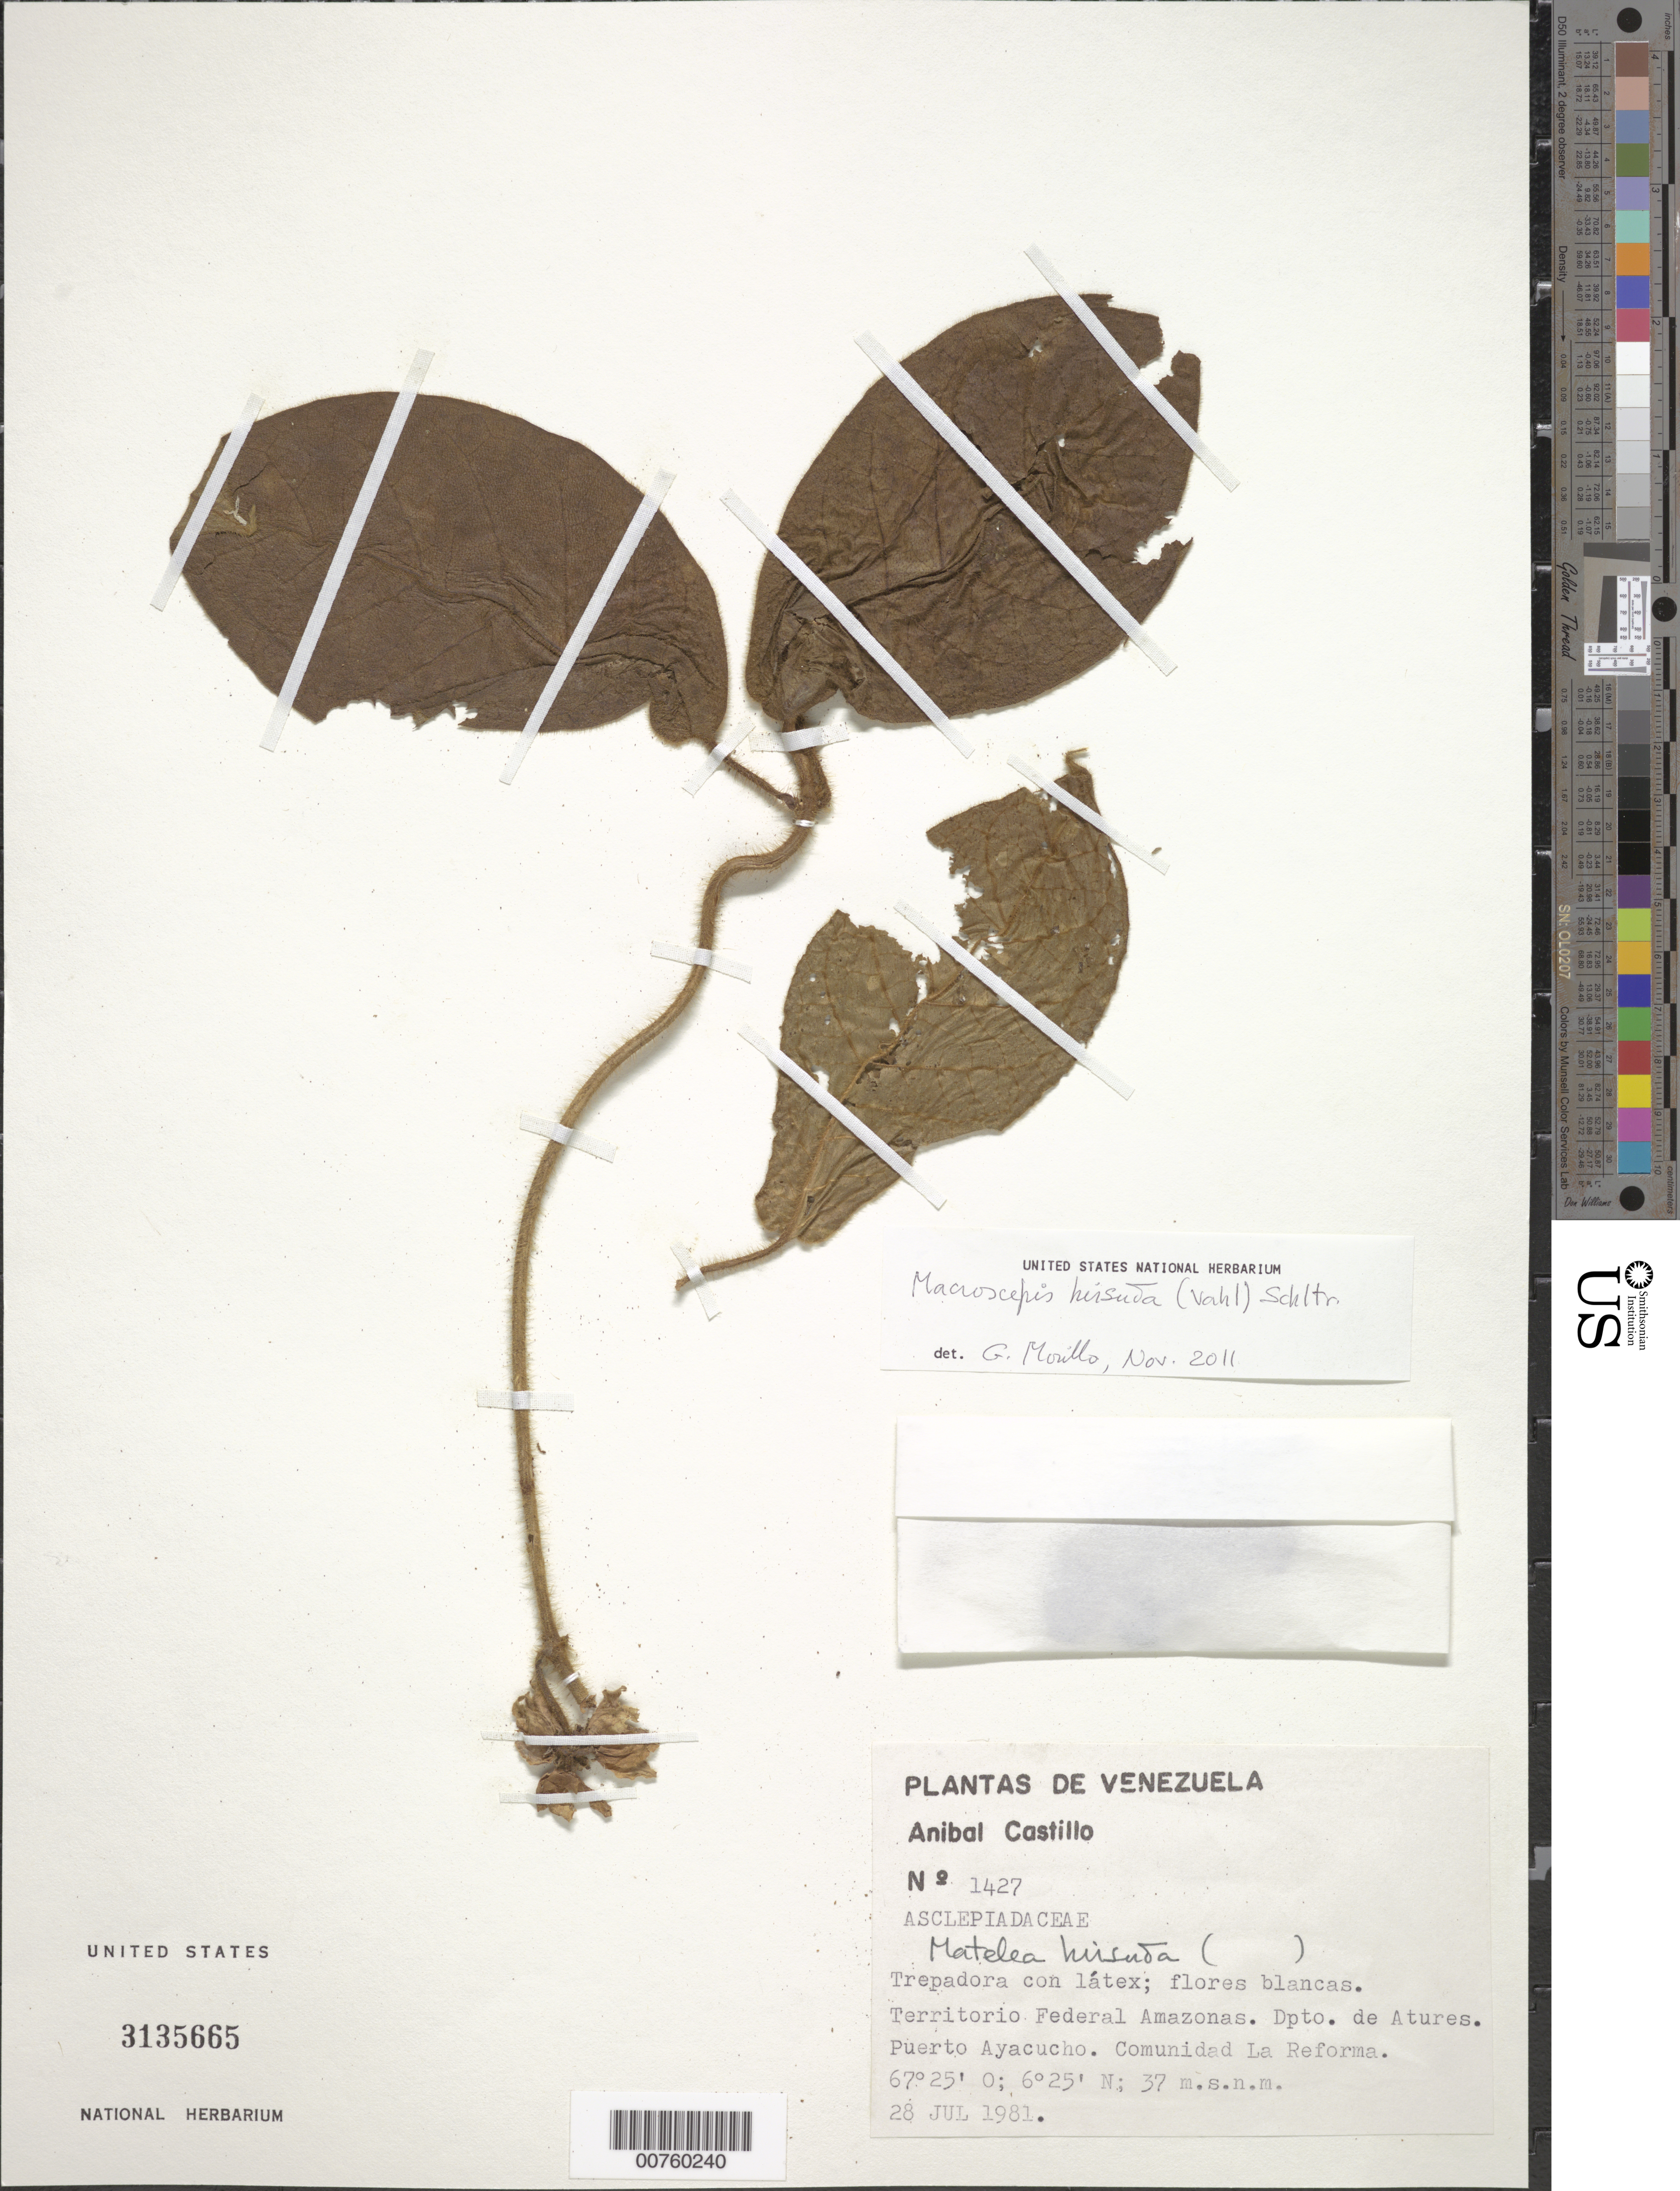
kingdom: Plantae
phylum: Tracheophyta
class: Magnoliopsida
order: Gentianales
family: Apocynaceae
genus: Macroscepis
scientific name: Macroscepis hirsuta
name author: (Vahl) Schltr.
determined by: Morillo, G. N.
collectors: A. Castillo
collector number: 1427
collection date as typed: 28-Jul-81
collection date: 1981-07-28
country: Venezuela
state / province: Amazonas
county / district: Atures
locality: Puerto Ayacucho, Comunidad La Reforma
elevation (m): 37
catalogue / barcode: US 3135665